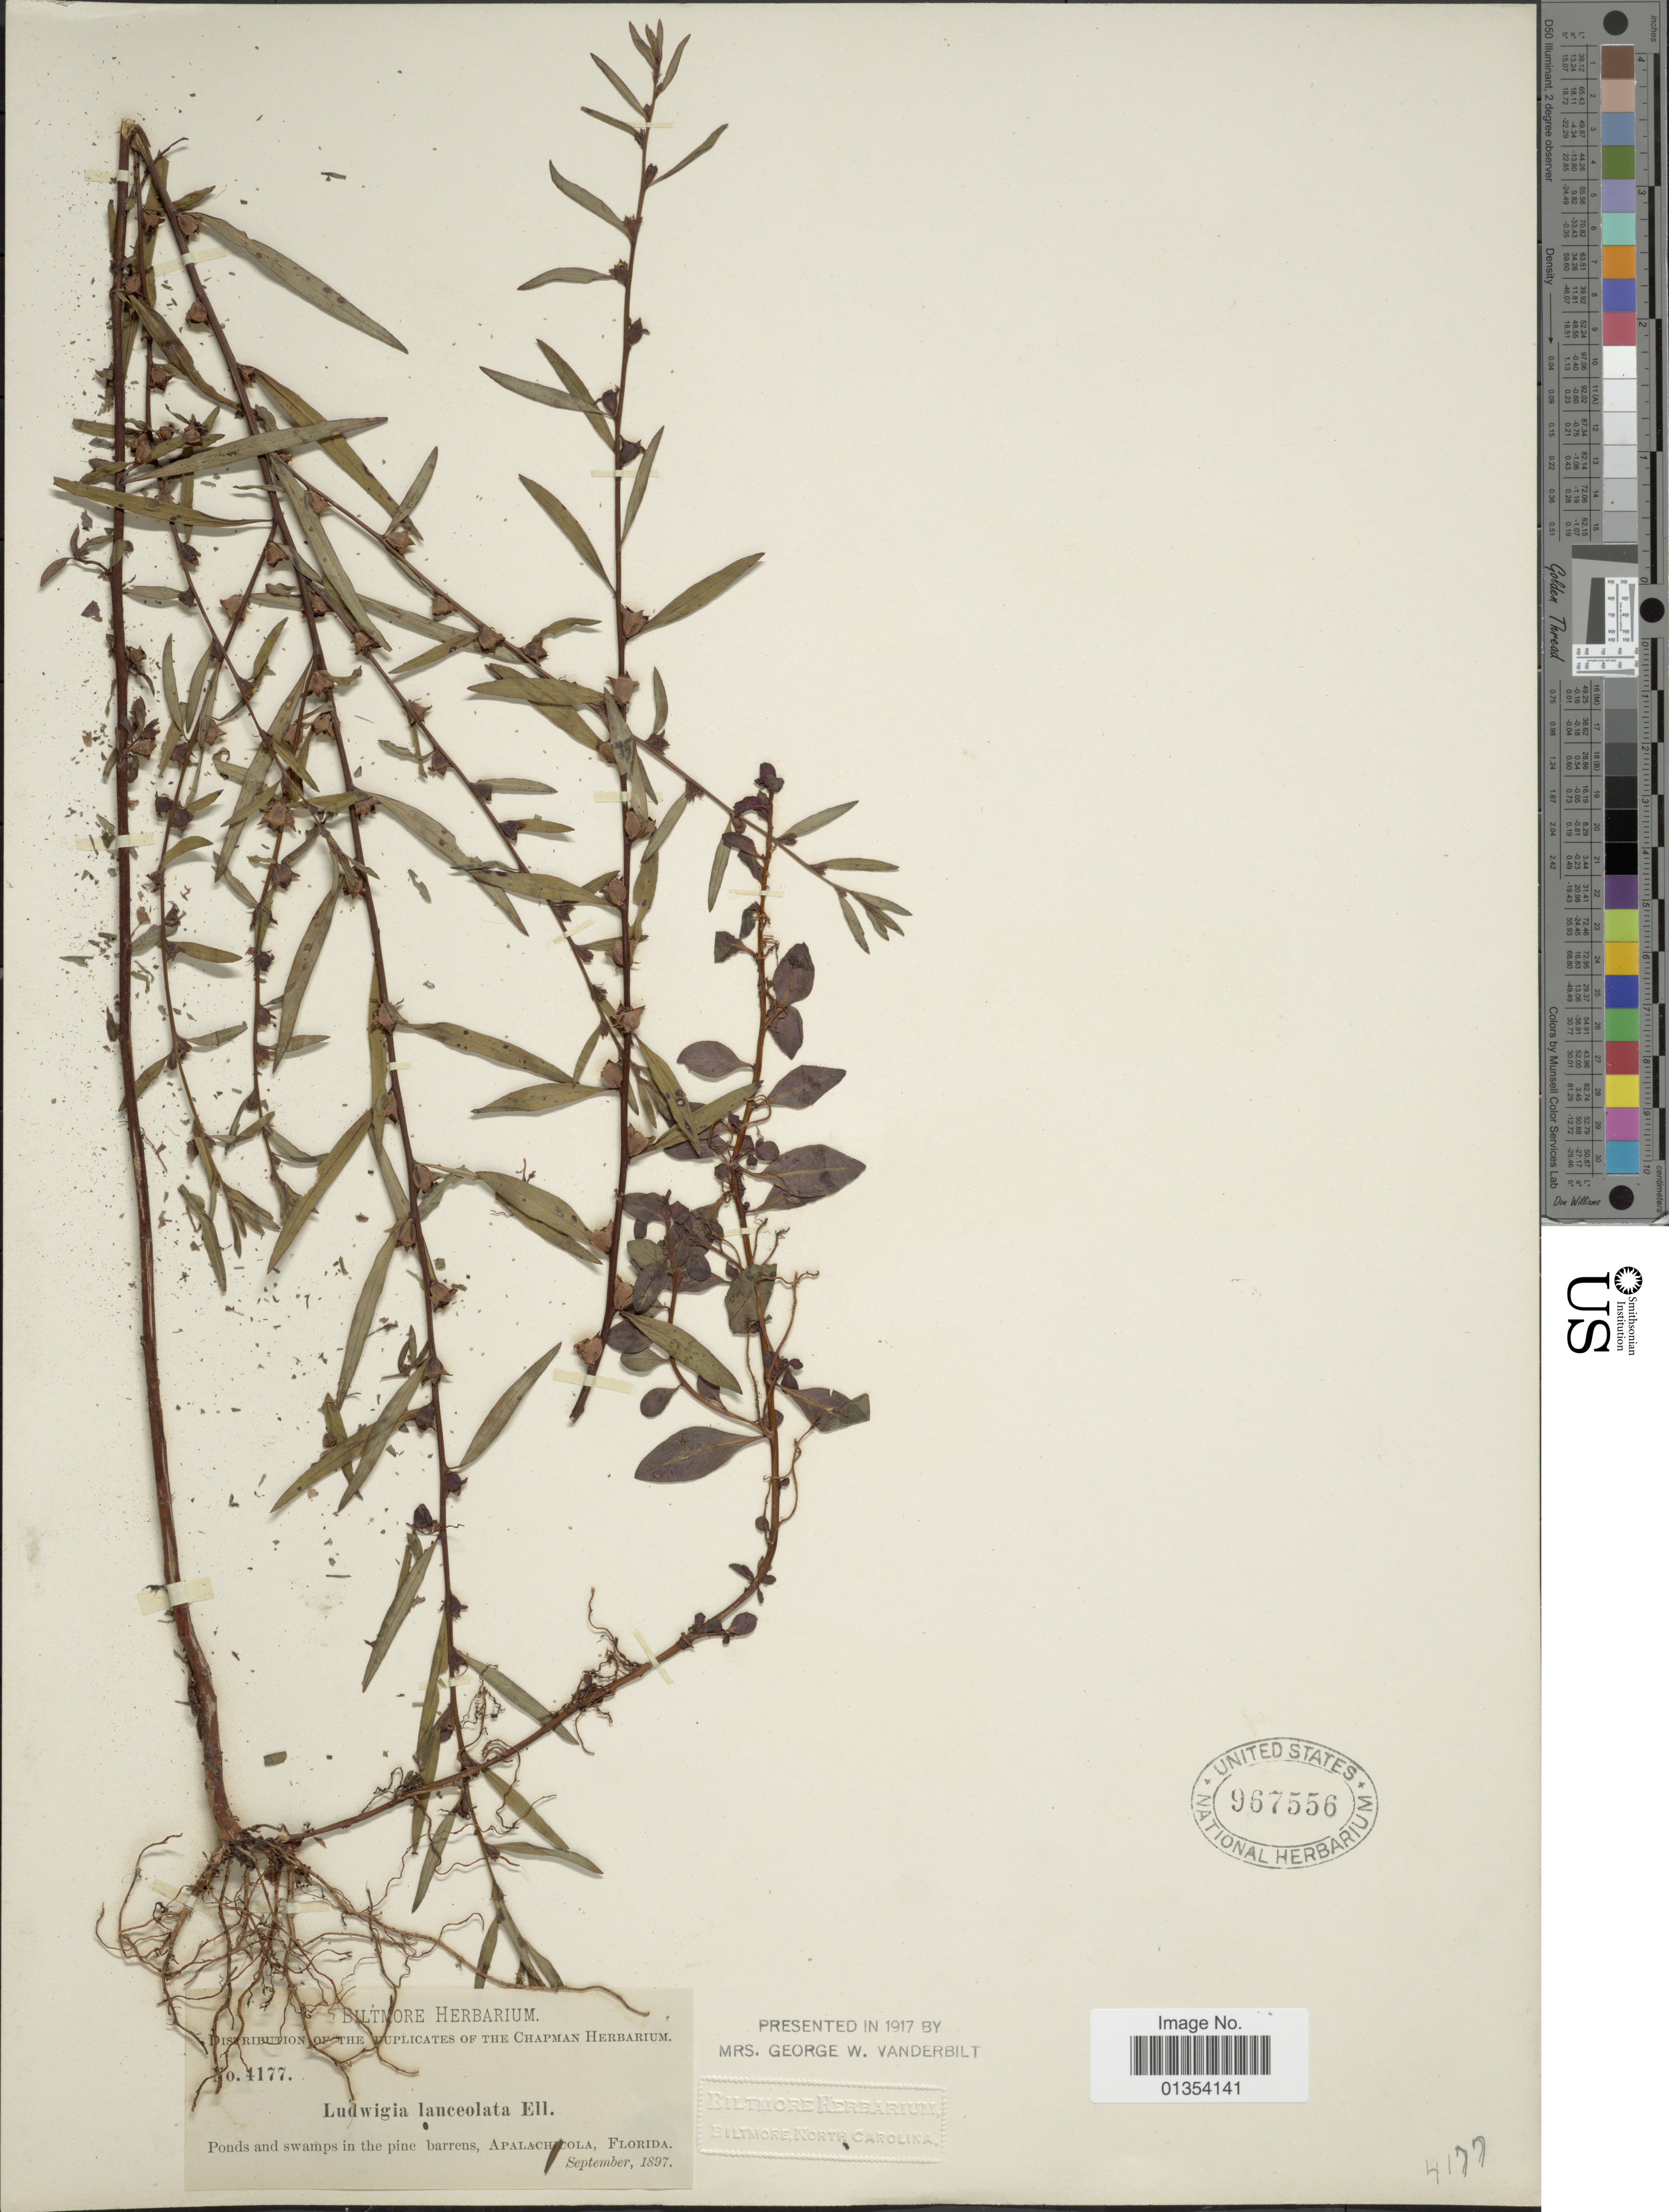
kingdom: Plantae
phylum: Tracheophyta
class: Magnoliopsida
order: Myrtales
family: Onagraceae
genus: Ludwigia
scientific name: Ludwigia lanceolata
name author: Elliott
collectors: ex herb. Biltmore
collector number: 4177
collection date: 1897-09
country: United States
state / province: Florida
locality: Ponds and swamps in the pine barrens, Apalachicola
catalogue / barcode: US 967556